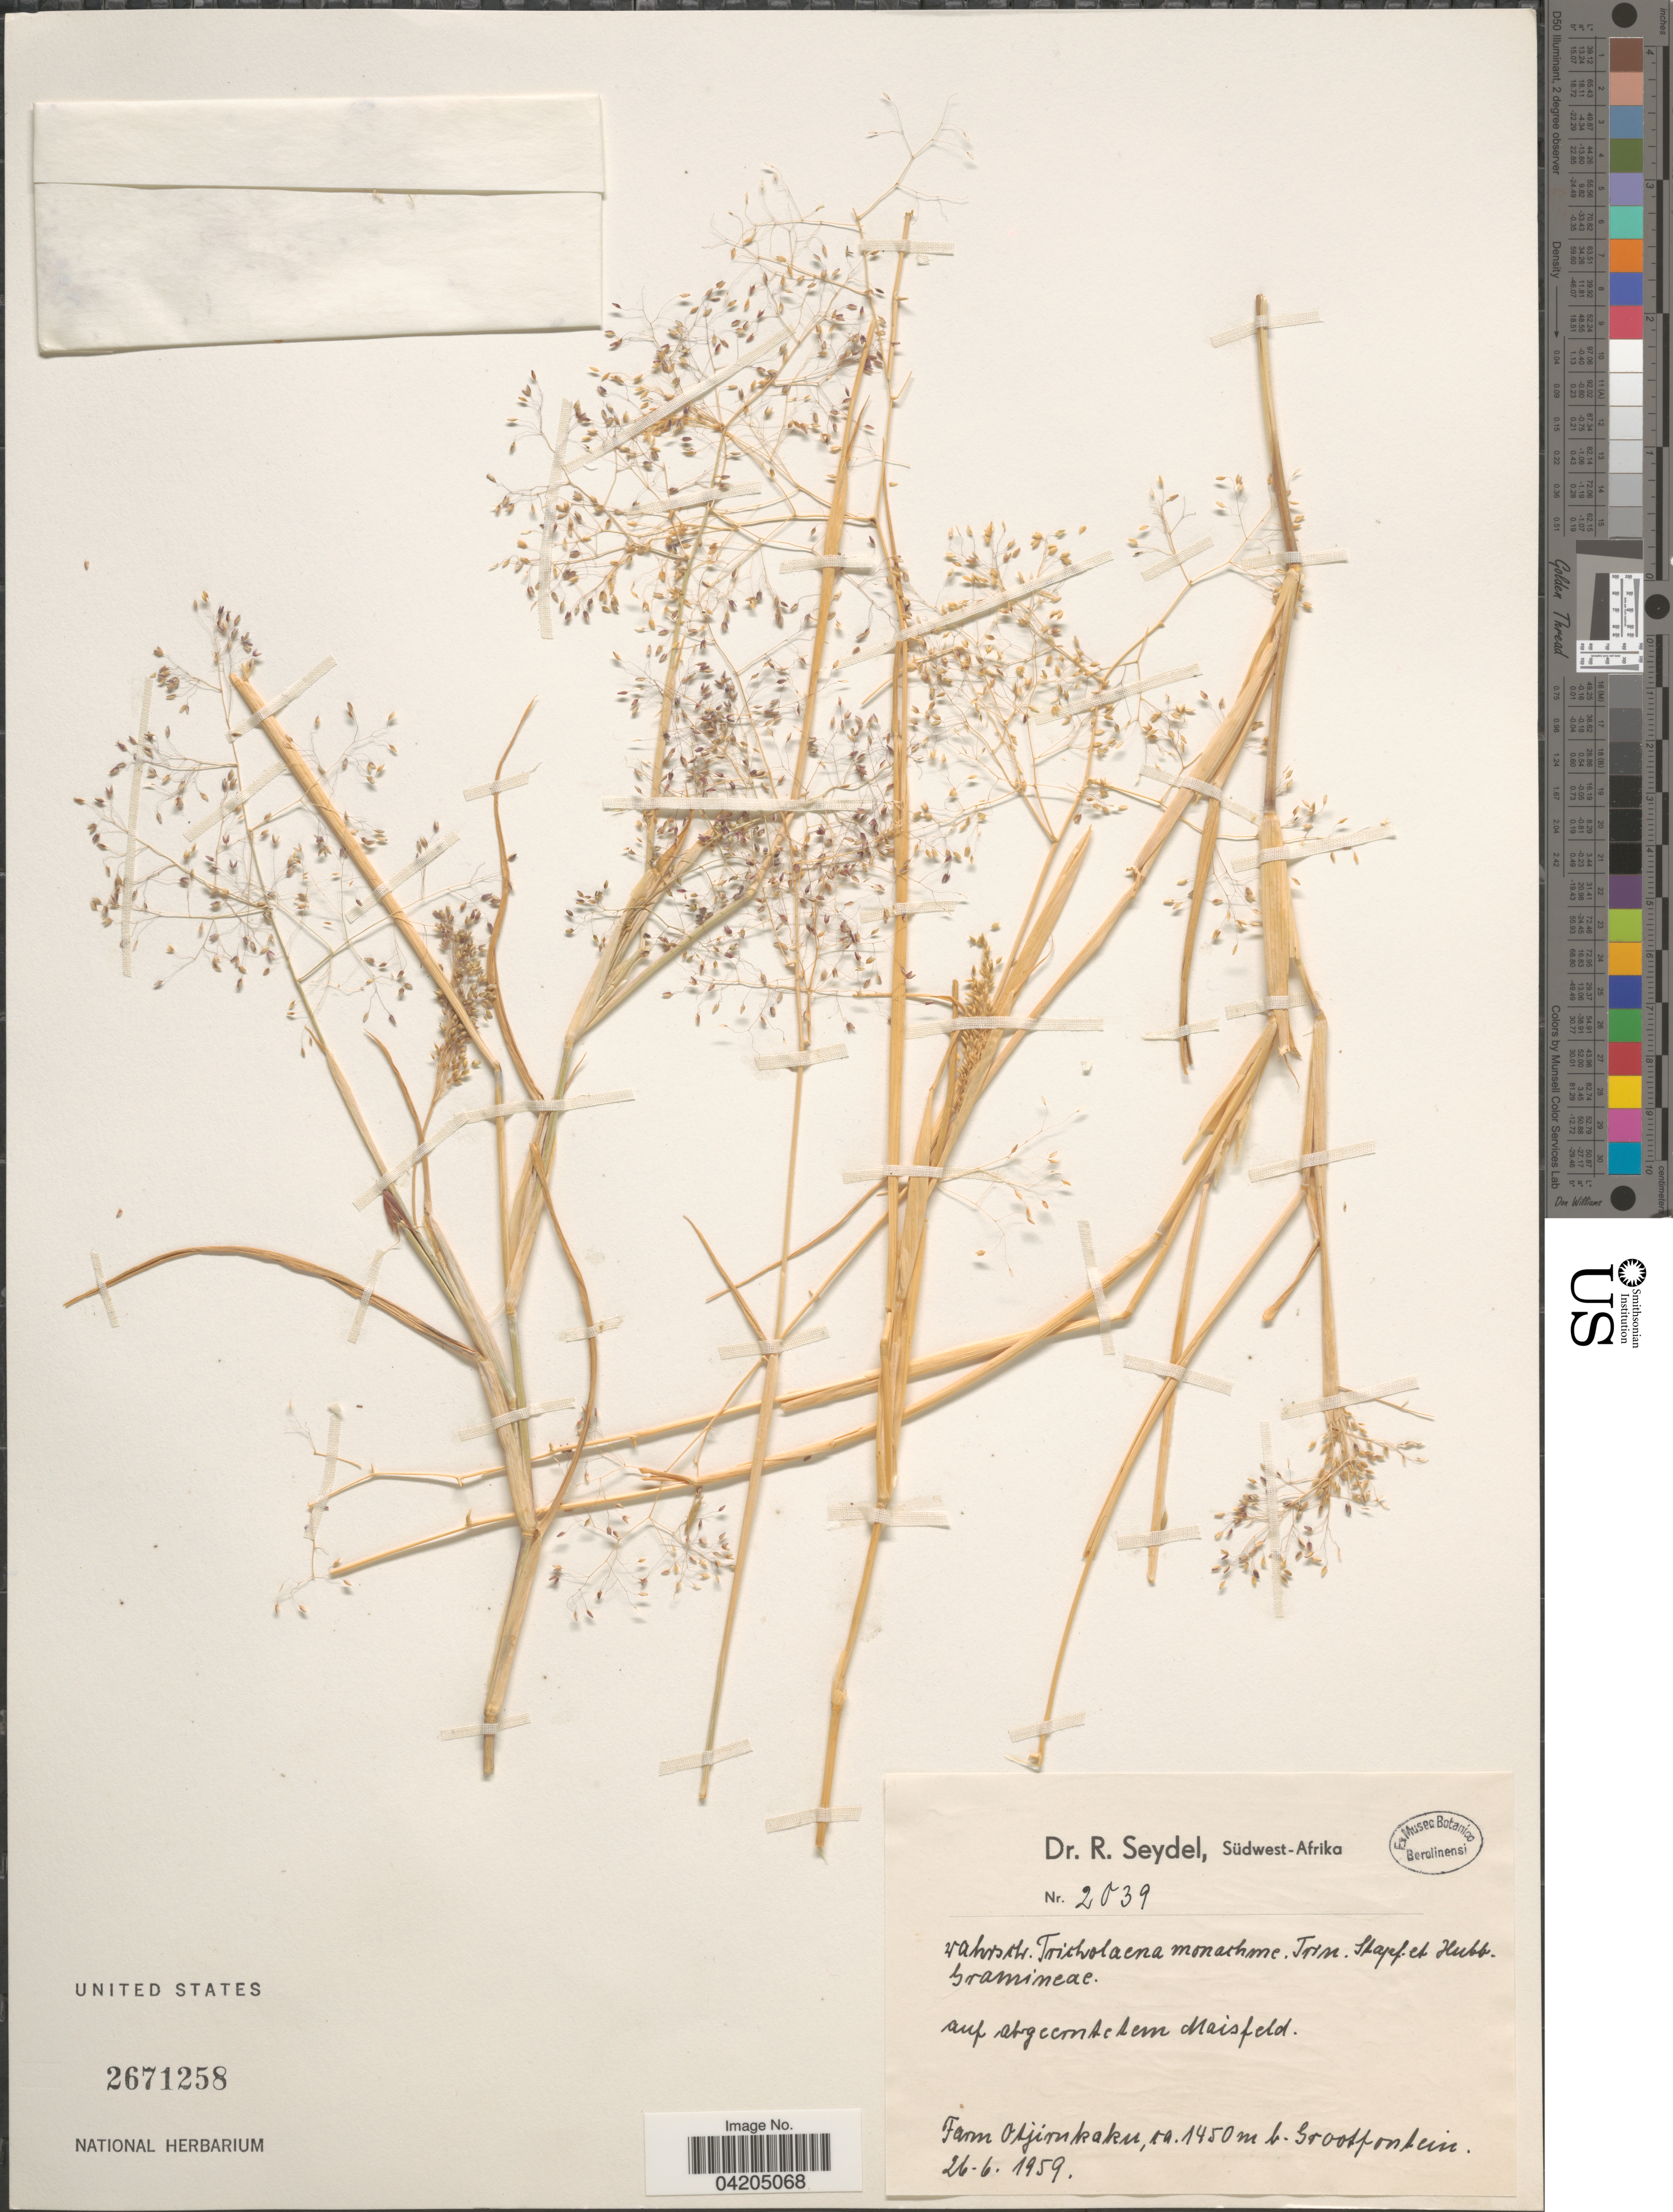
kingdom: Plantae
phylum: Tracheophyta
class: Liliopsida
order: Poales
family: Poaceae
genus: Tricholaena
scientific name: Tricholaena monachne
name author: (Trin.) Stapf & C.E. Hubb.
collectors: R. Seydel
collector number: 2039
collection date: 1959-06-26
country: Namibia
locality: Südwest-Afrika. Farm Otjirukaku, b. Grootfontein.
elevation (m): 1450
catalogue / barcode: US 2671258